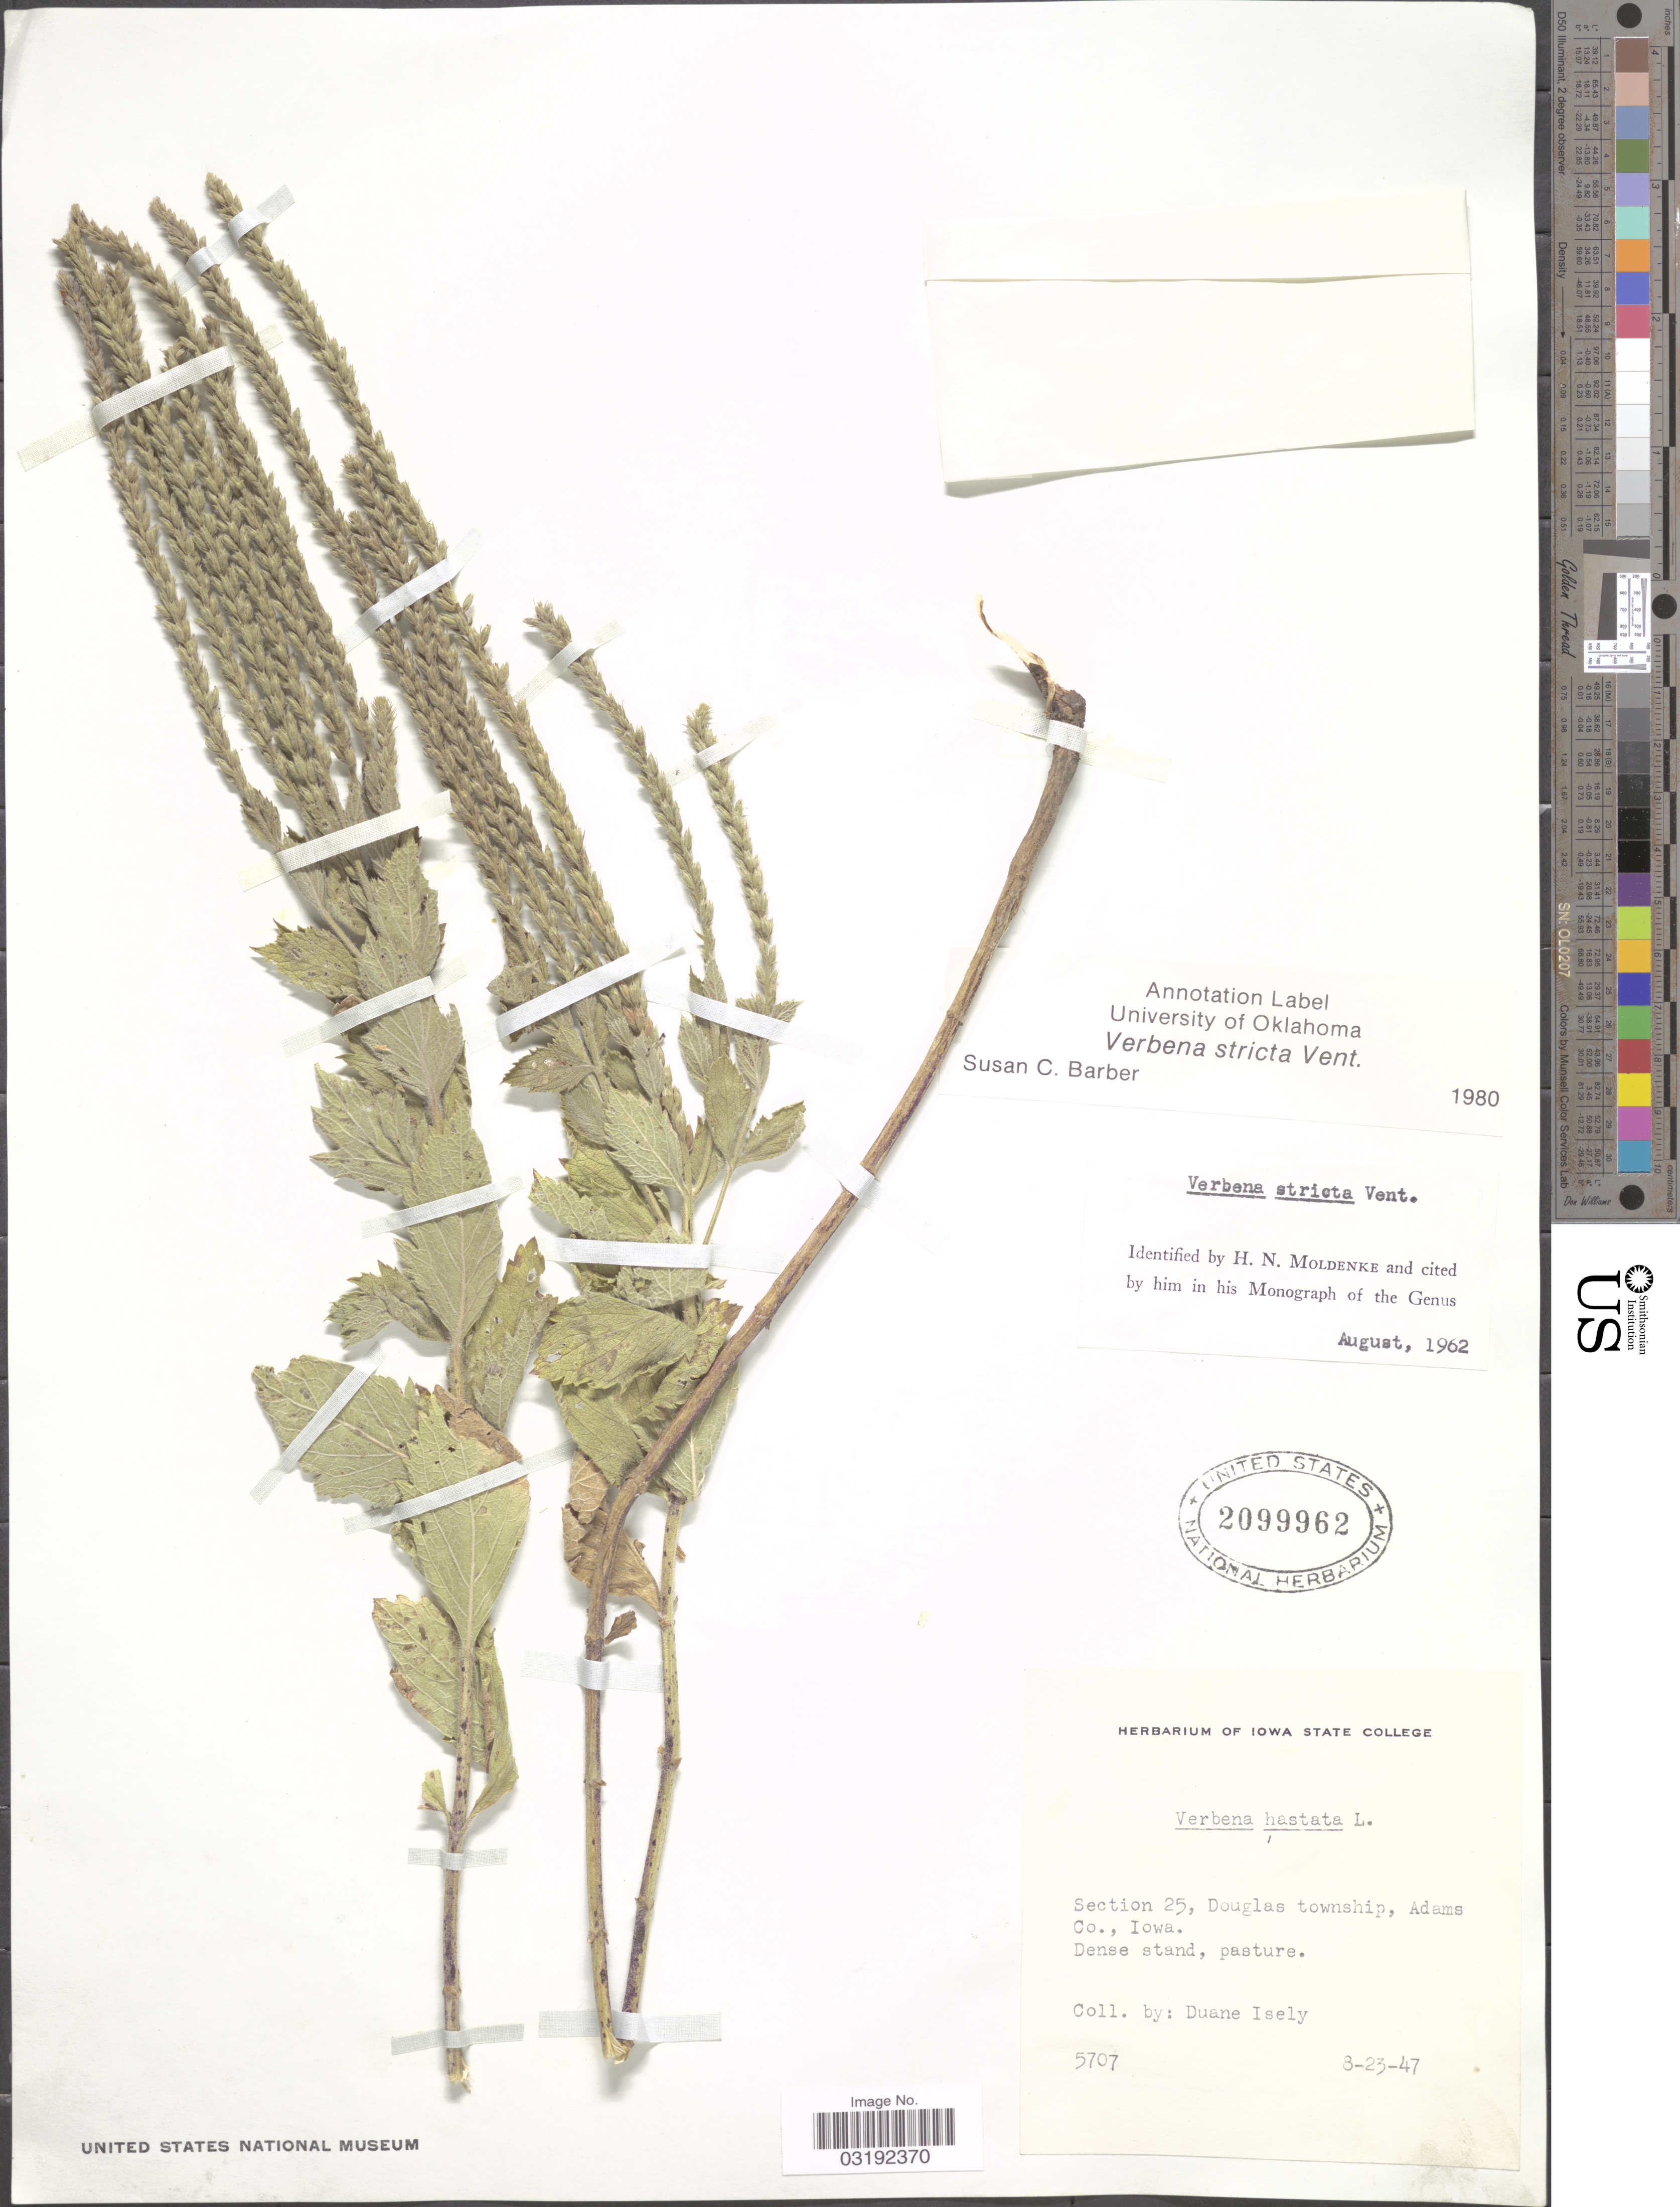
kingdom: Plantae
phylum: Tracheophyta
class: Magnoliopsida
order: Lamiales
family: Verbenaceae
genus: Verbena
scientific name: Verbena stricta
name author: Vent.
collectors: D. Isley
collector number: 5707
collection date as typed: Transcribed d/m/y: 23/8/47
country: United States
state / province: Iowa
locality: Section 25, Douglas township, Adams Co.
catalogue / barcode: US 2099962